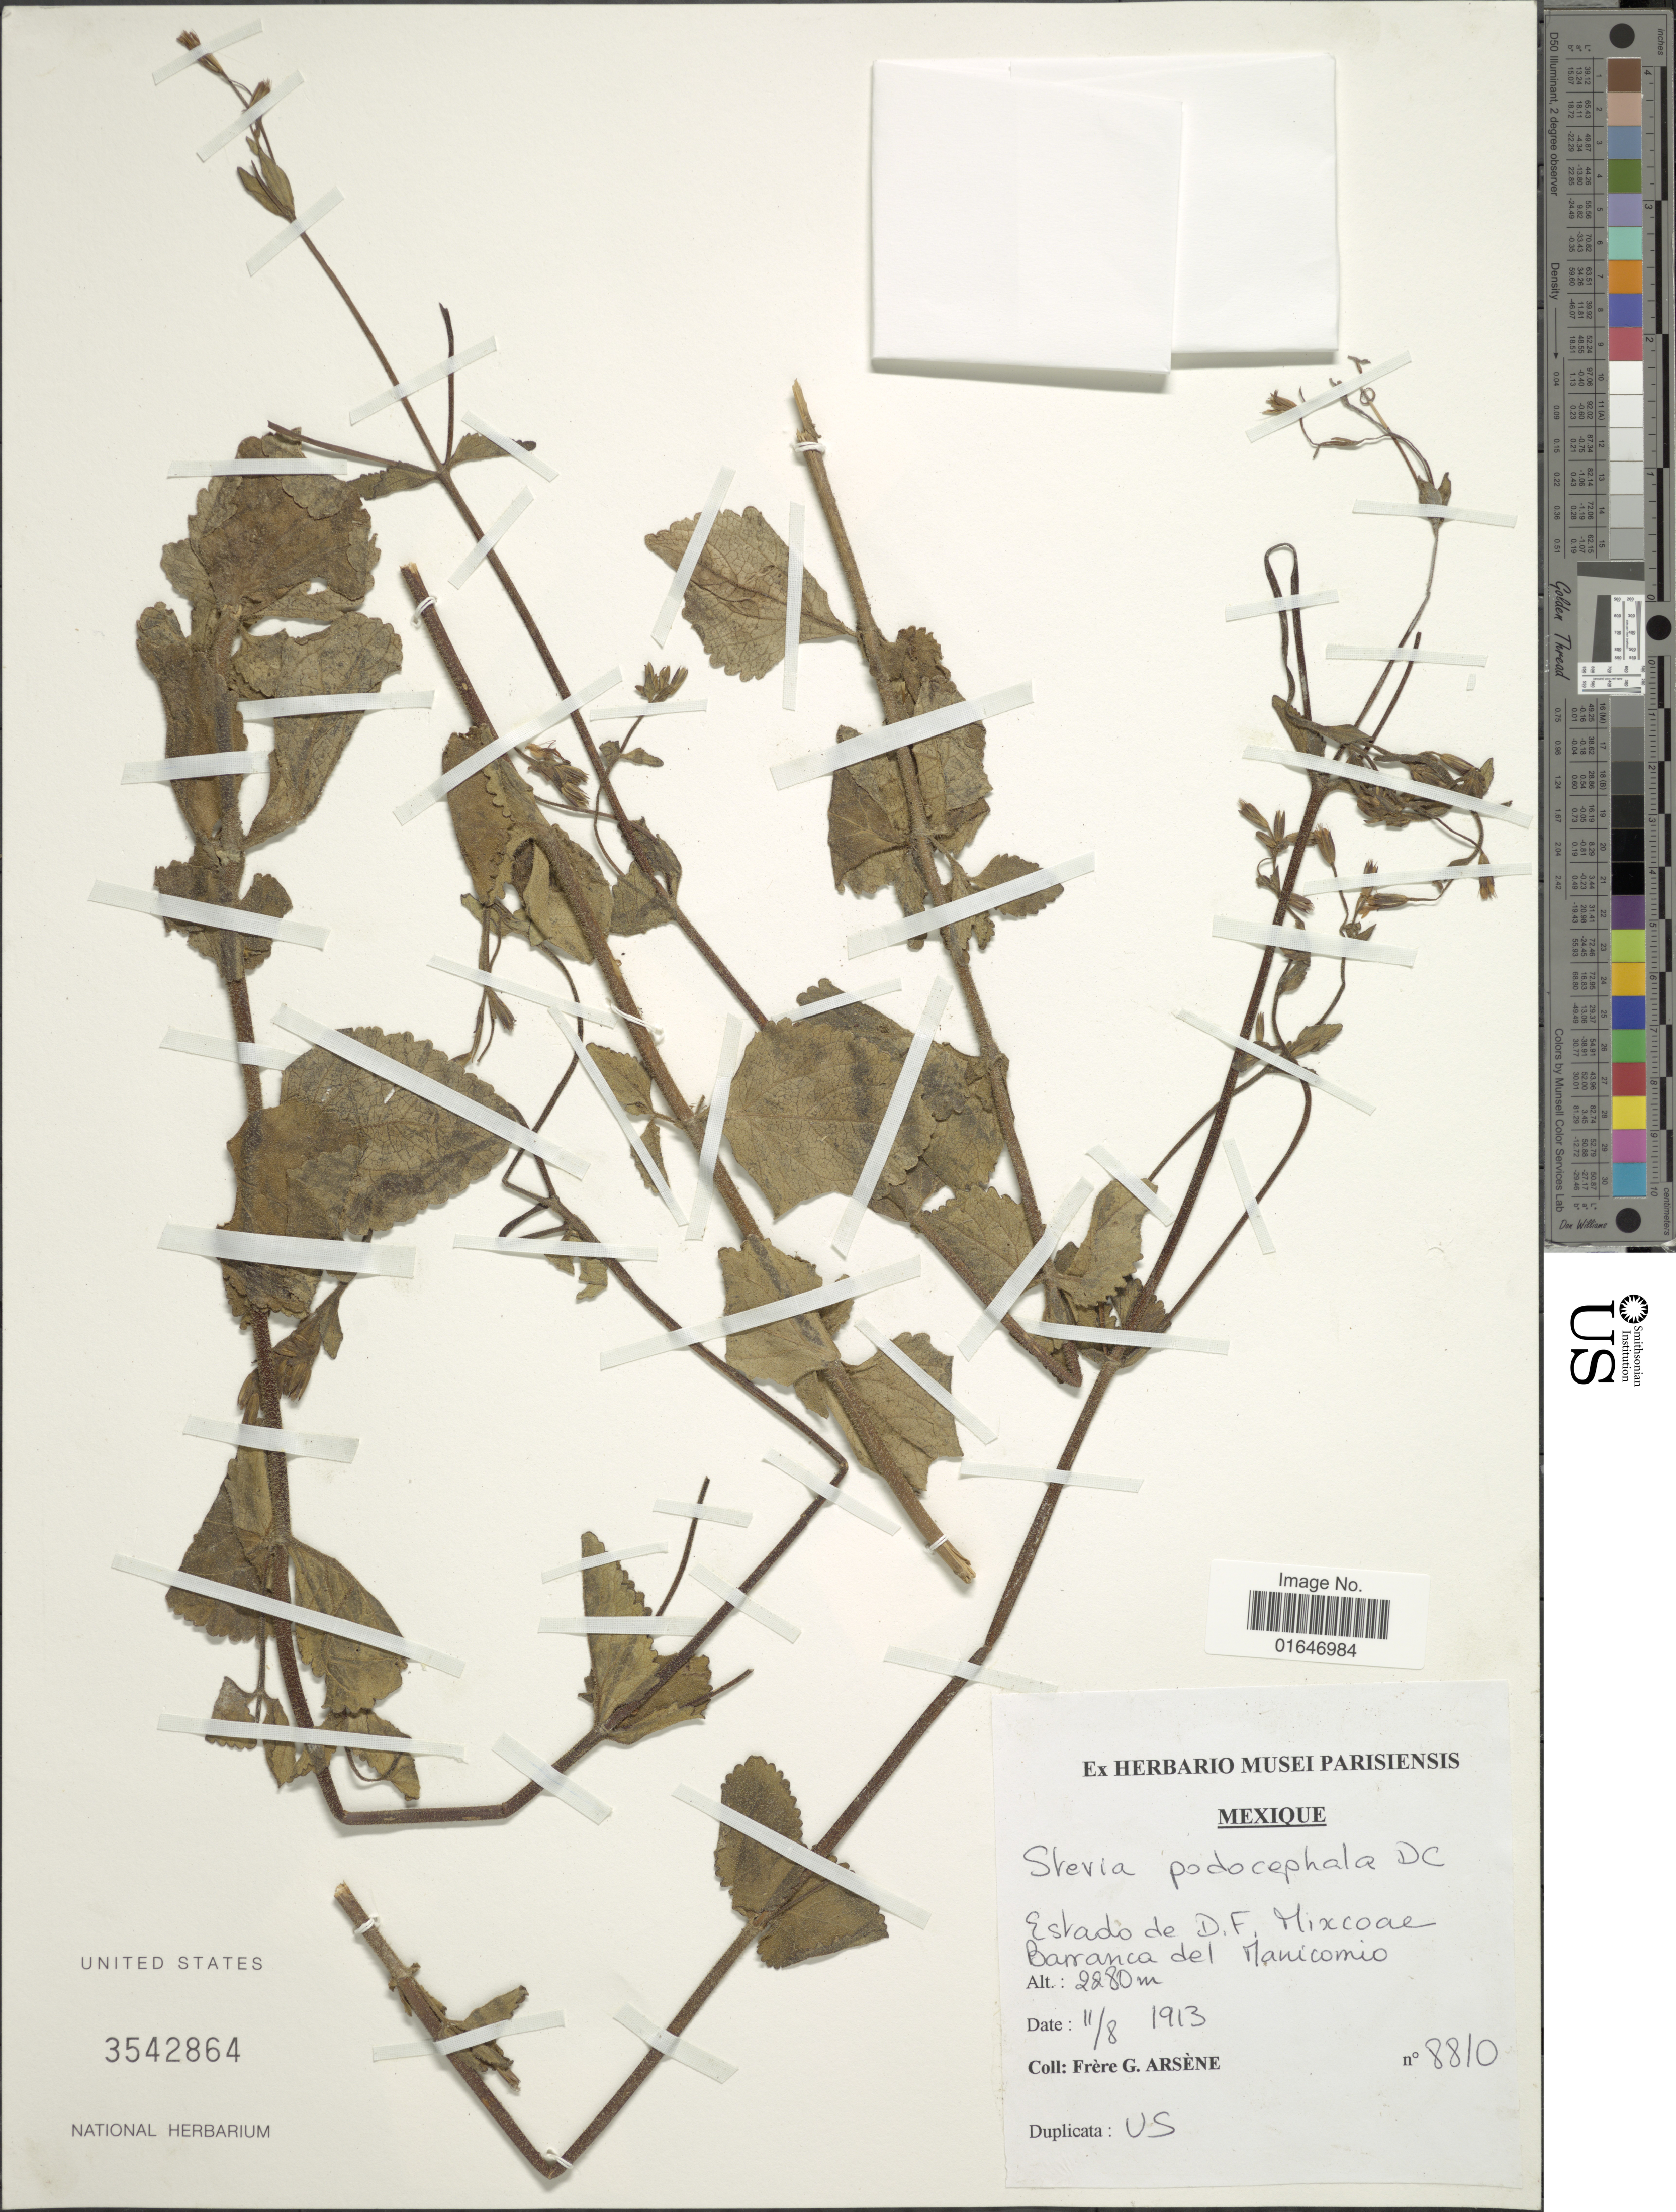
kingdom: Plantae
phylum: Tracheophyta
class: Magnoliopsida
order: Asterales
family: Asteraceae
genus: Stevia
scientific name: Stevia podocephala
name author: DC.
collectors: Bro. G. Arsène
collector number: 810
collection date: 1913-08-11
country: Mexico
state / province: Distrito Federal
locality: Barranca del Manicomio.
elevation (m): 2280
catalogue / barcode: US 3542864